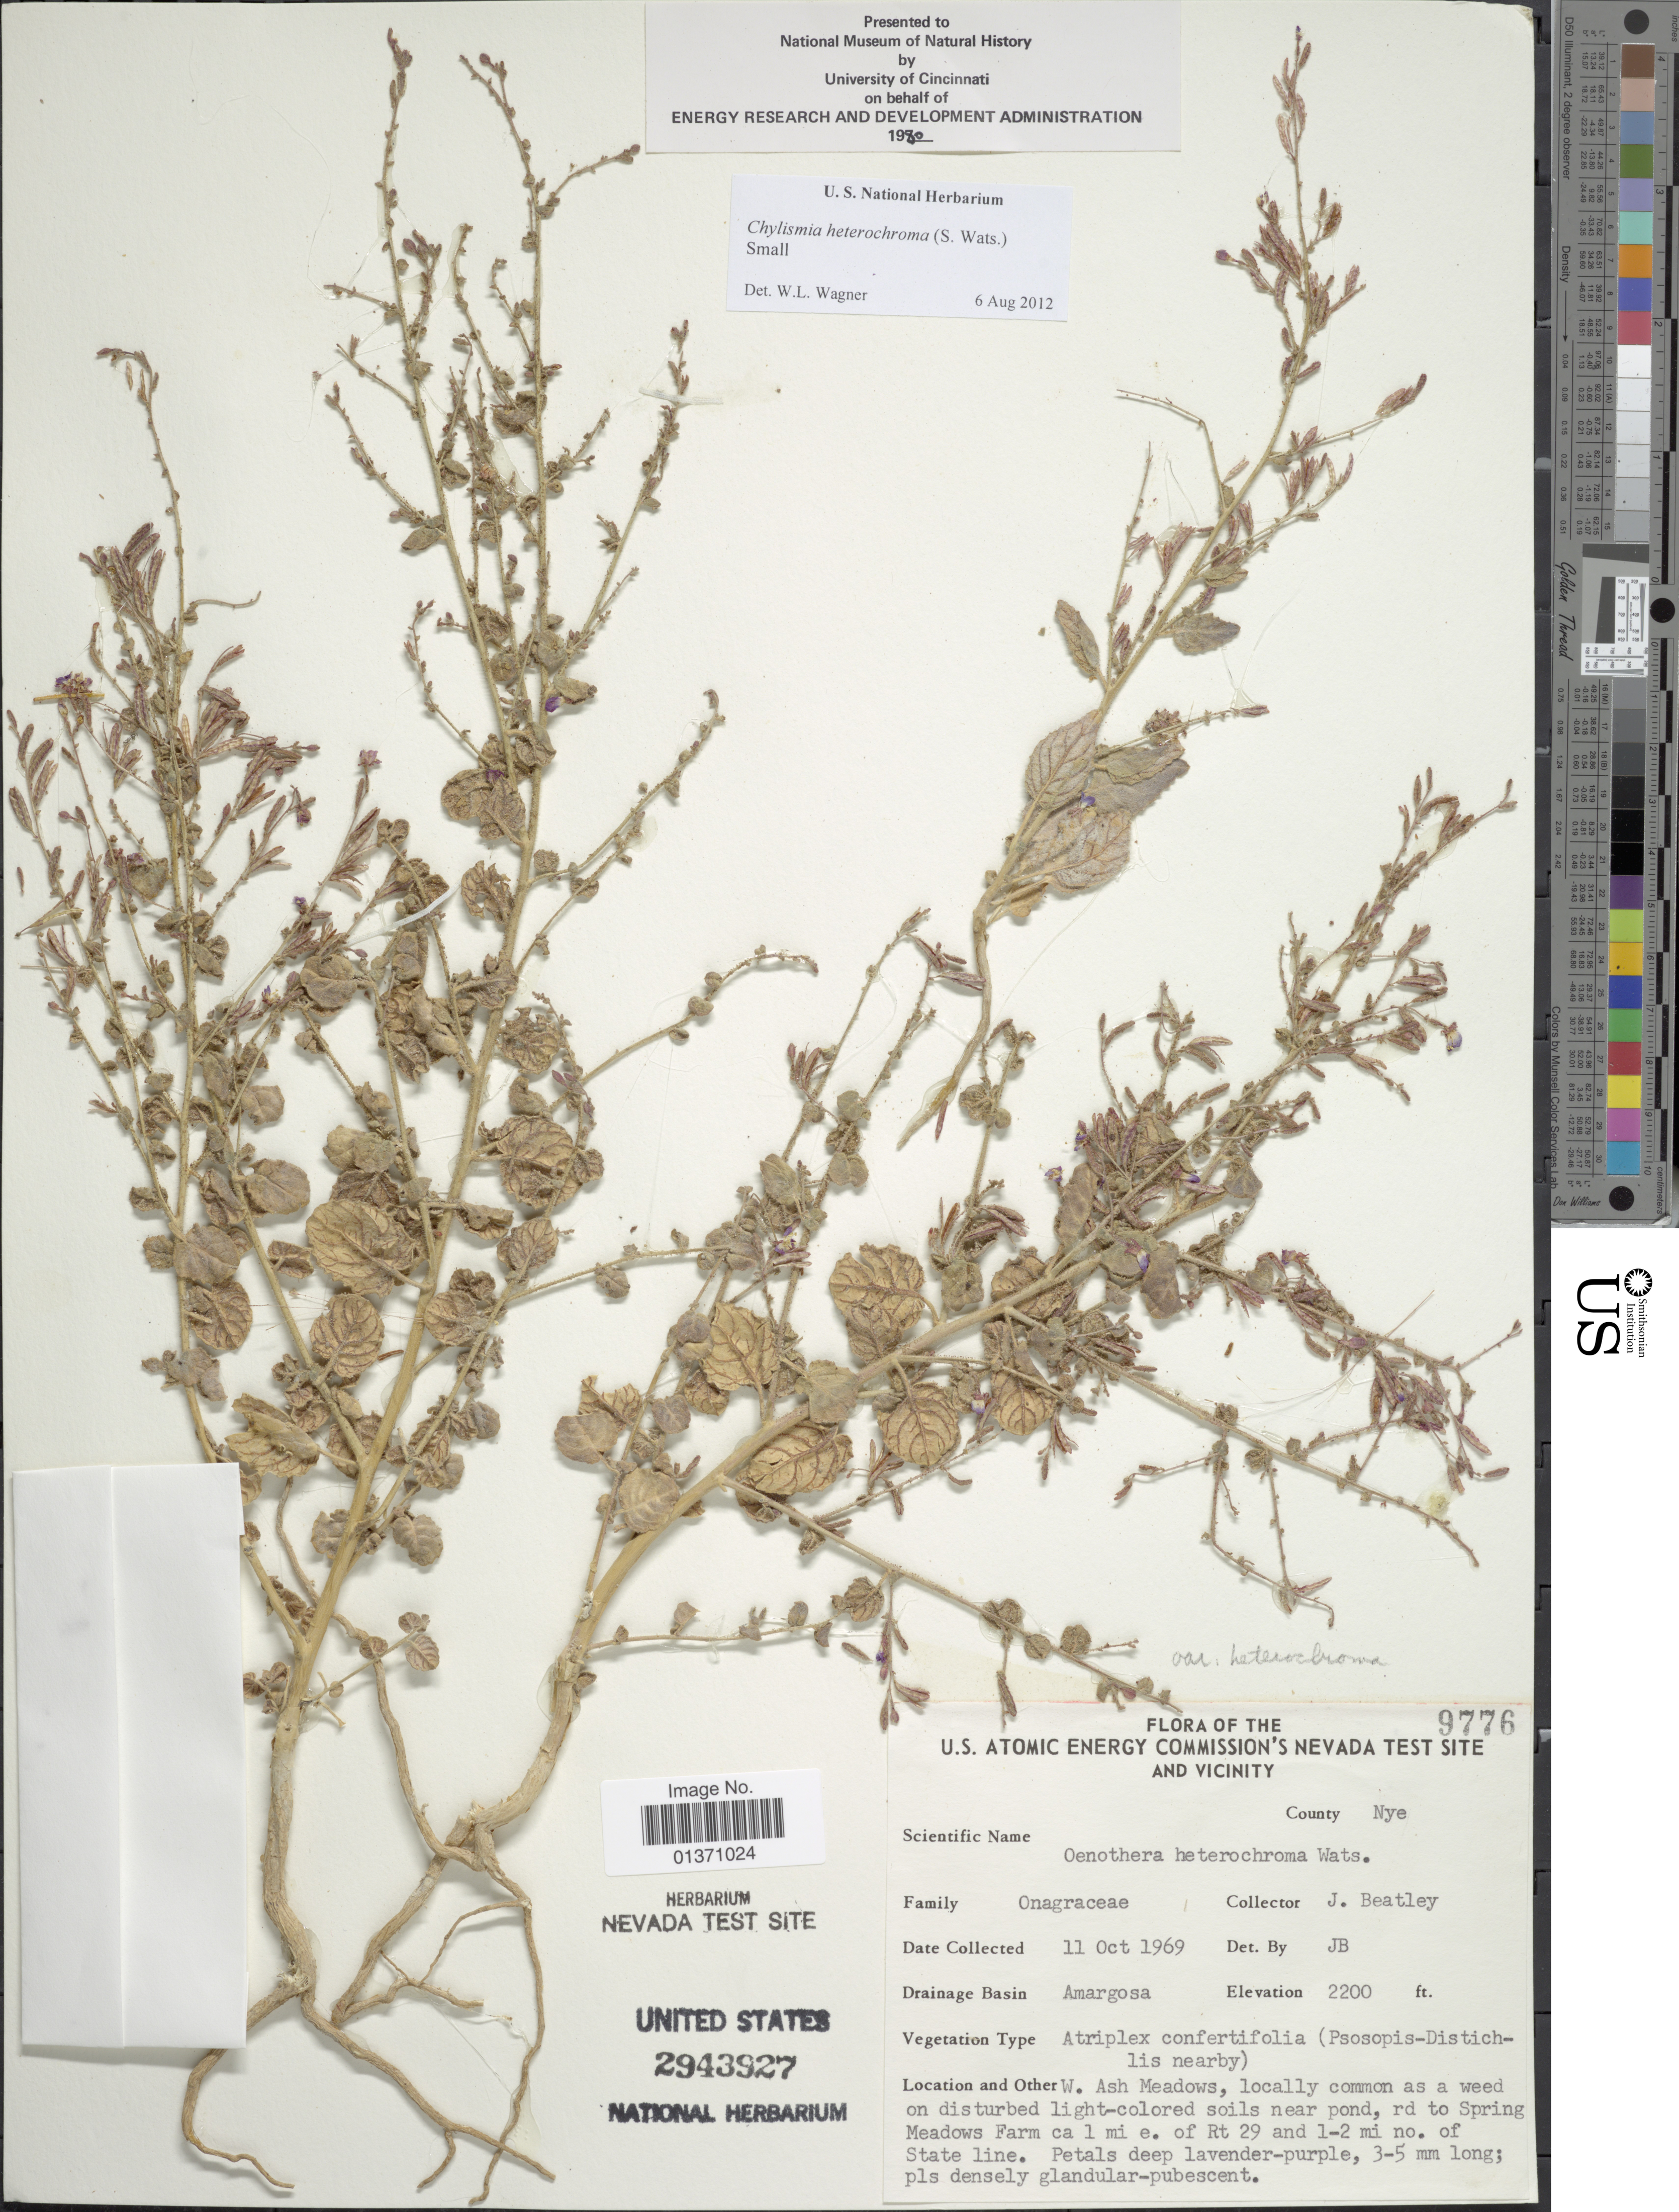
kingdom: Plantae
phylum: Tracheophyta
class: Magnoliopsida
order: Myrtales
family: Onagraceae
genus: Chylismia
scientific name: Chylismia heterochroma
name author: (S. Watson) Small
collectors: J. C. Beatley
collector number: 9776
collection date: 1969-10-11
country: United States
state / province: Nevada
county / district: Nye Co.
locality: Rd to Spring Meadows Farm ca 1 mi e. of Rt 29 and 1-2 mi no. of State line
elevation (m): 671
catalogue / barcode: US 2943927